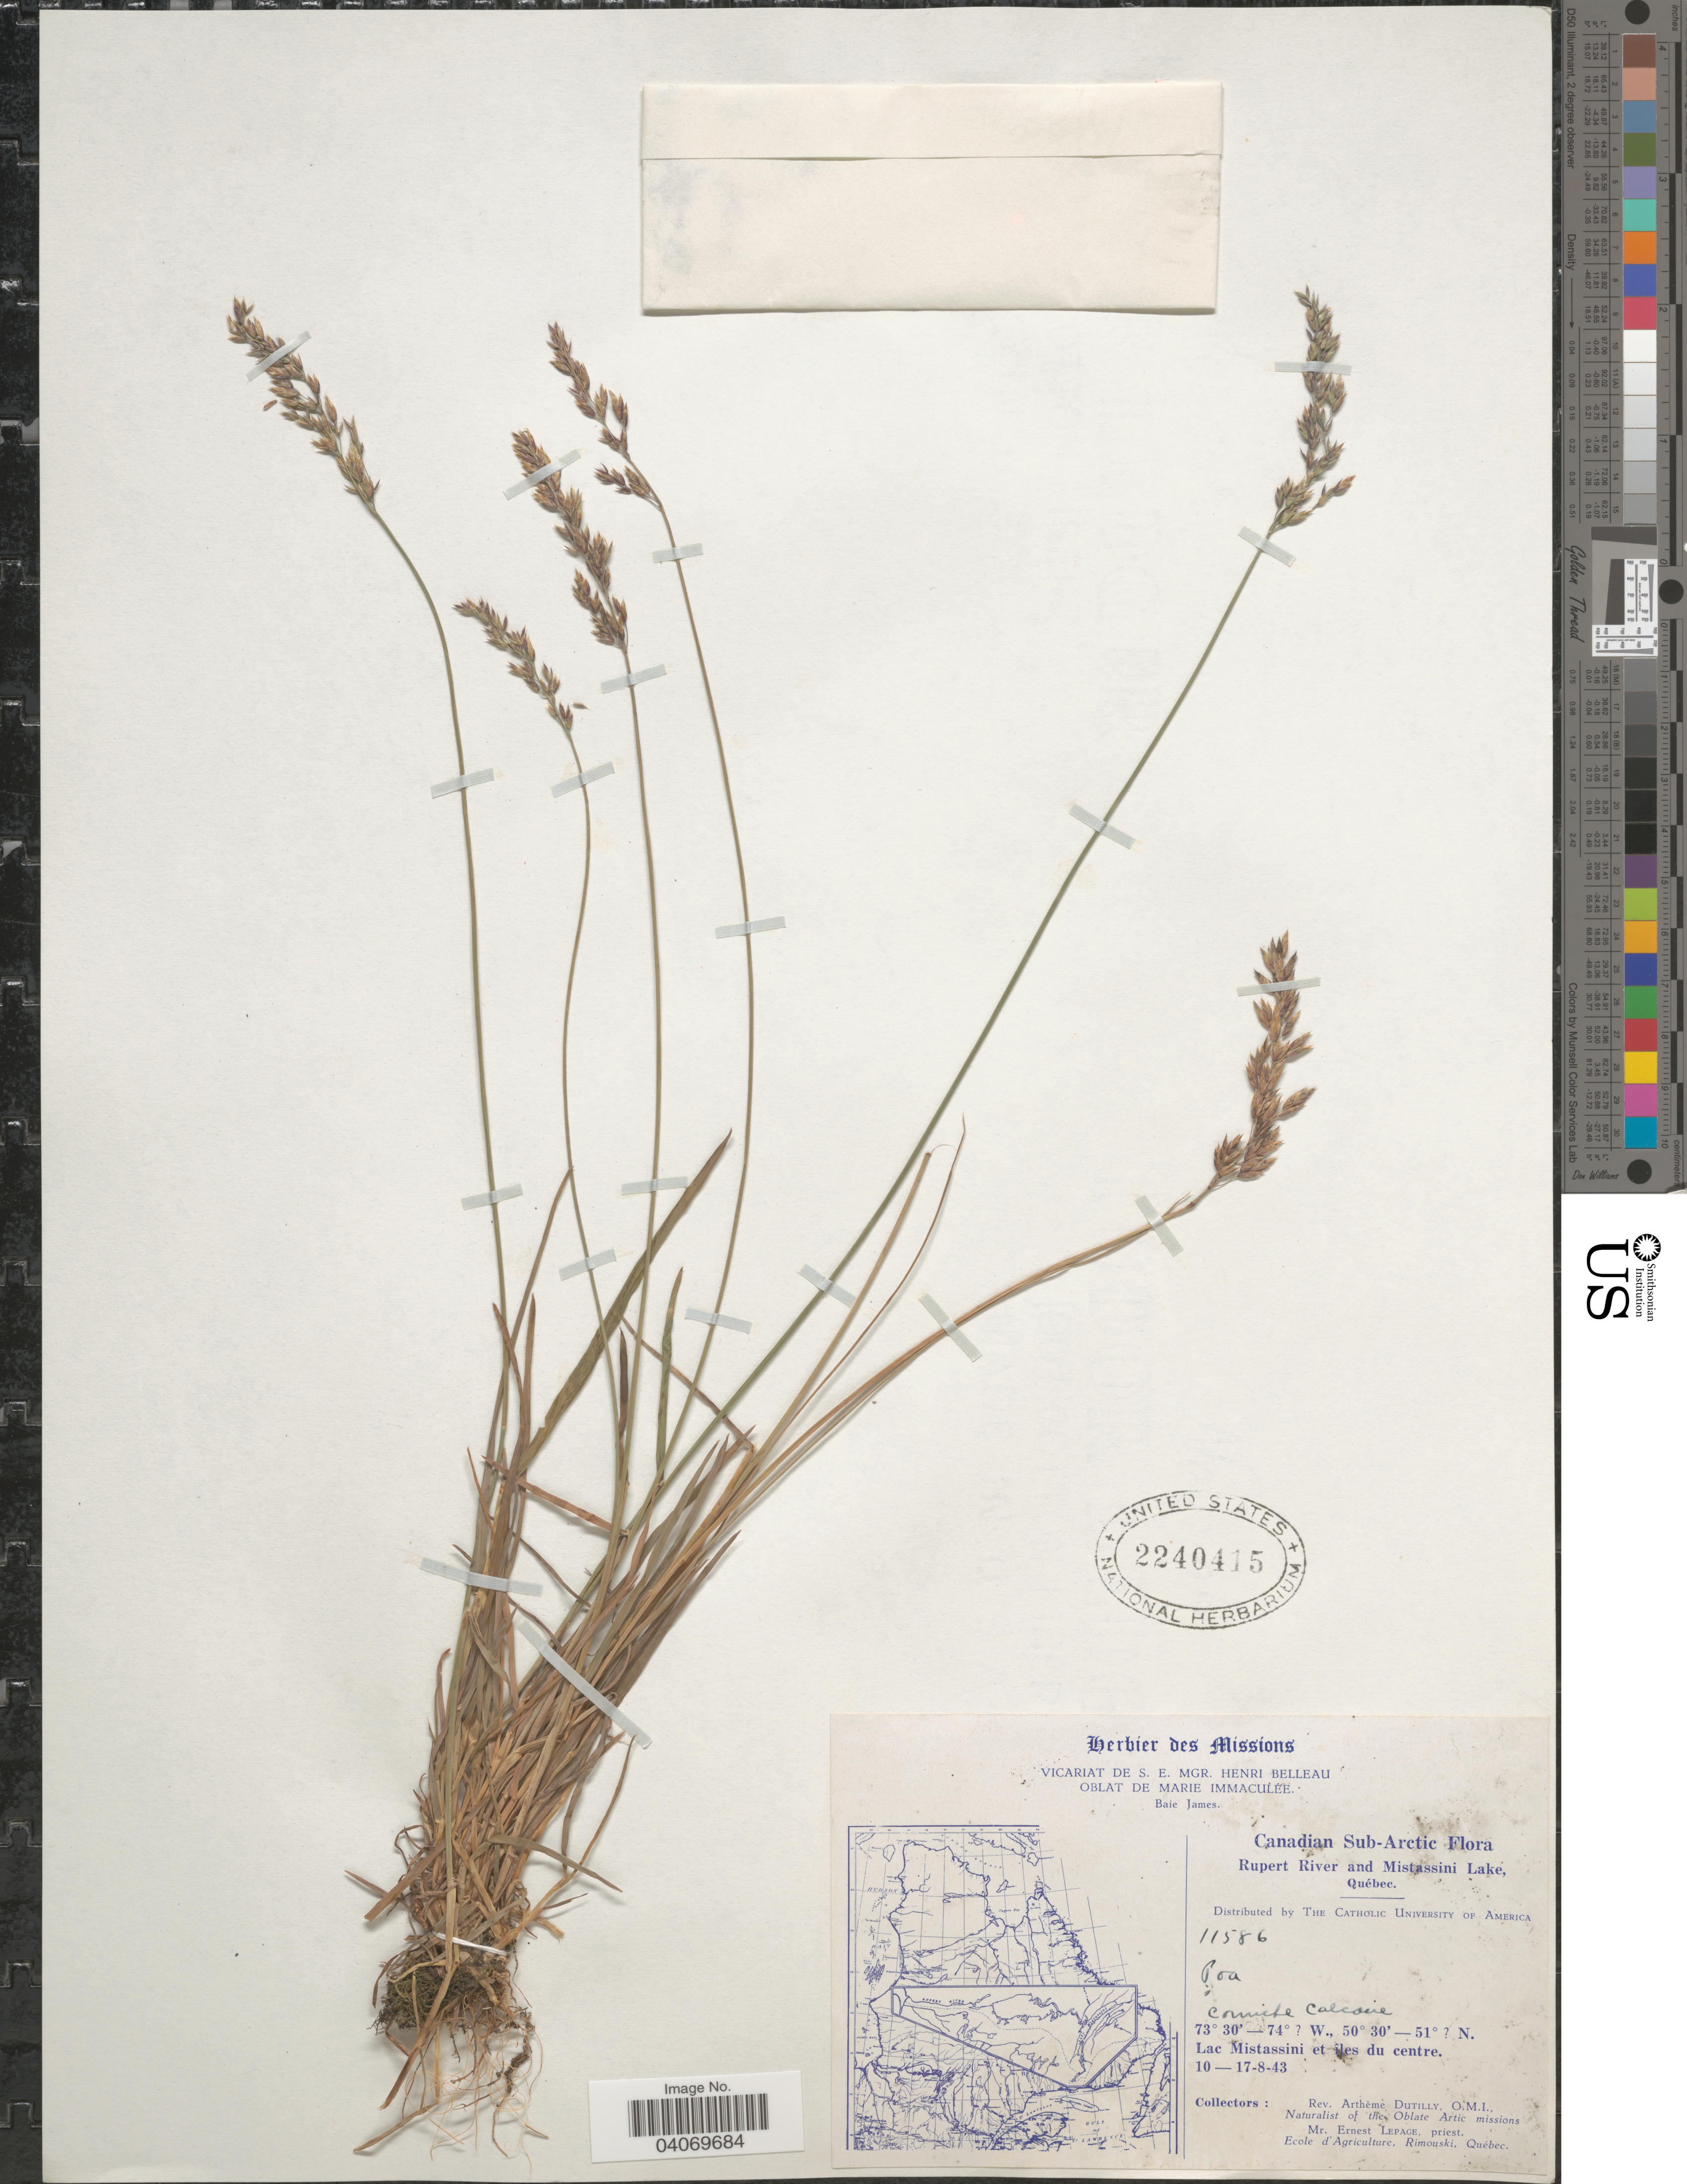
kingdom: Plantae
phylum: Tracheophyta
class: Liliopsida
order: Poales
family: Poaceae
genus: Poa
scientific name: Poa sp.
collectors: P. Dutilly & E. Lepage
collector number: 11586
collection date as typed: Transcribed d/m/y: 10/8/43 to 17/8/43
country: Canada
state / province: Quebec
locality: Herbier des Missions. Baie James [unsure placement]. Canadian Sub-Arctic. Rupert River and Mistassini Lake. Lac Mistassini et îles du centre. Naturalist of the Oblate Arctic missions.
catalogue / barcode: US 2240415